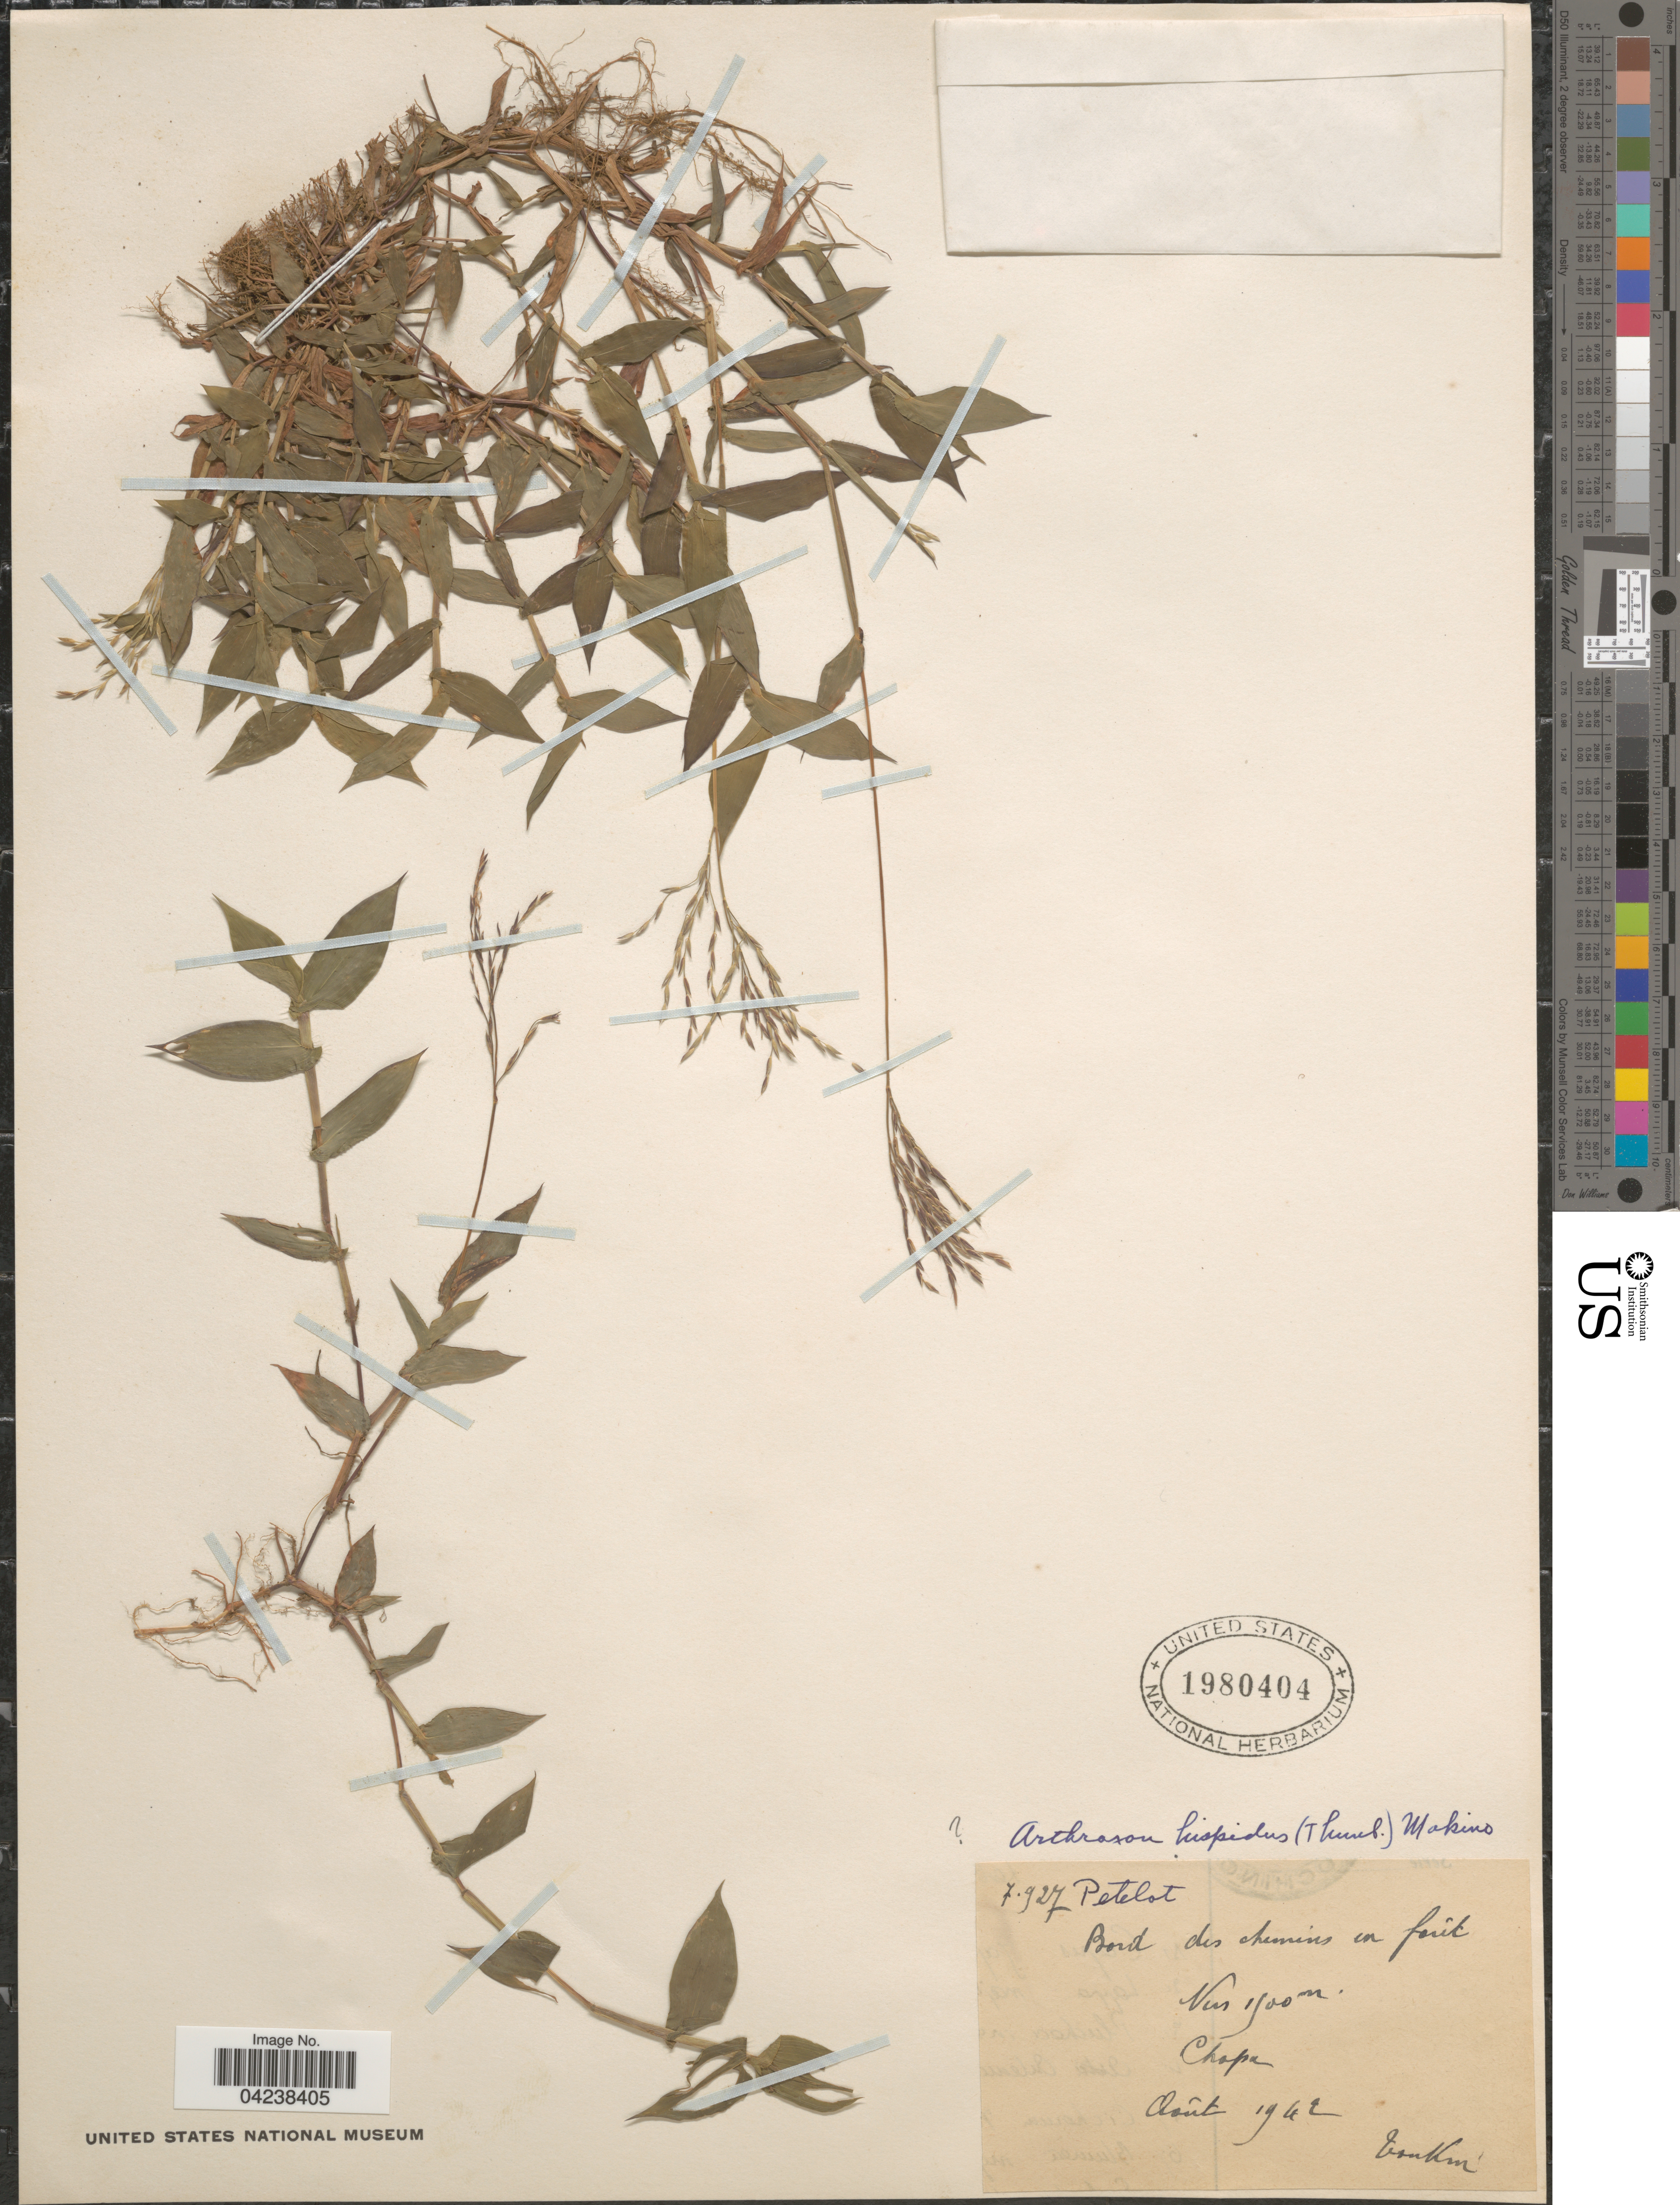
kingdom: Plantae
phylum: Tracheophyta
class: Liliopsida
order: Poales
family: Poaceae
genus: Arthraxon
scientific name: Arthraxon hispidus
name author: (Thunb.) Makino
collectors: Pételot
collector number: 7927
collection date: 1942-08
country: Vietnam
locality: Bord des chemins en forêt. Chapa.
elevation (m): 1500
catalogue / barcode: US 1980404